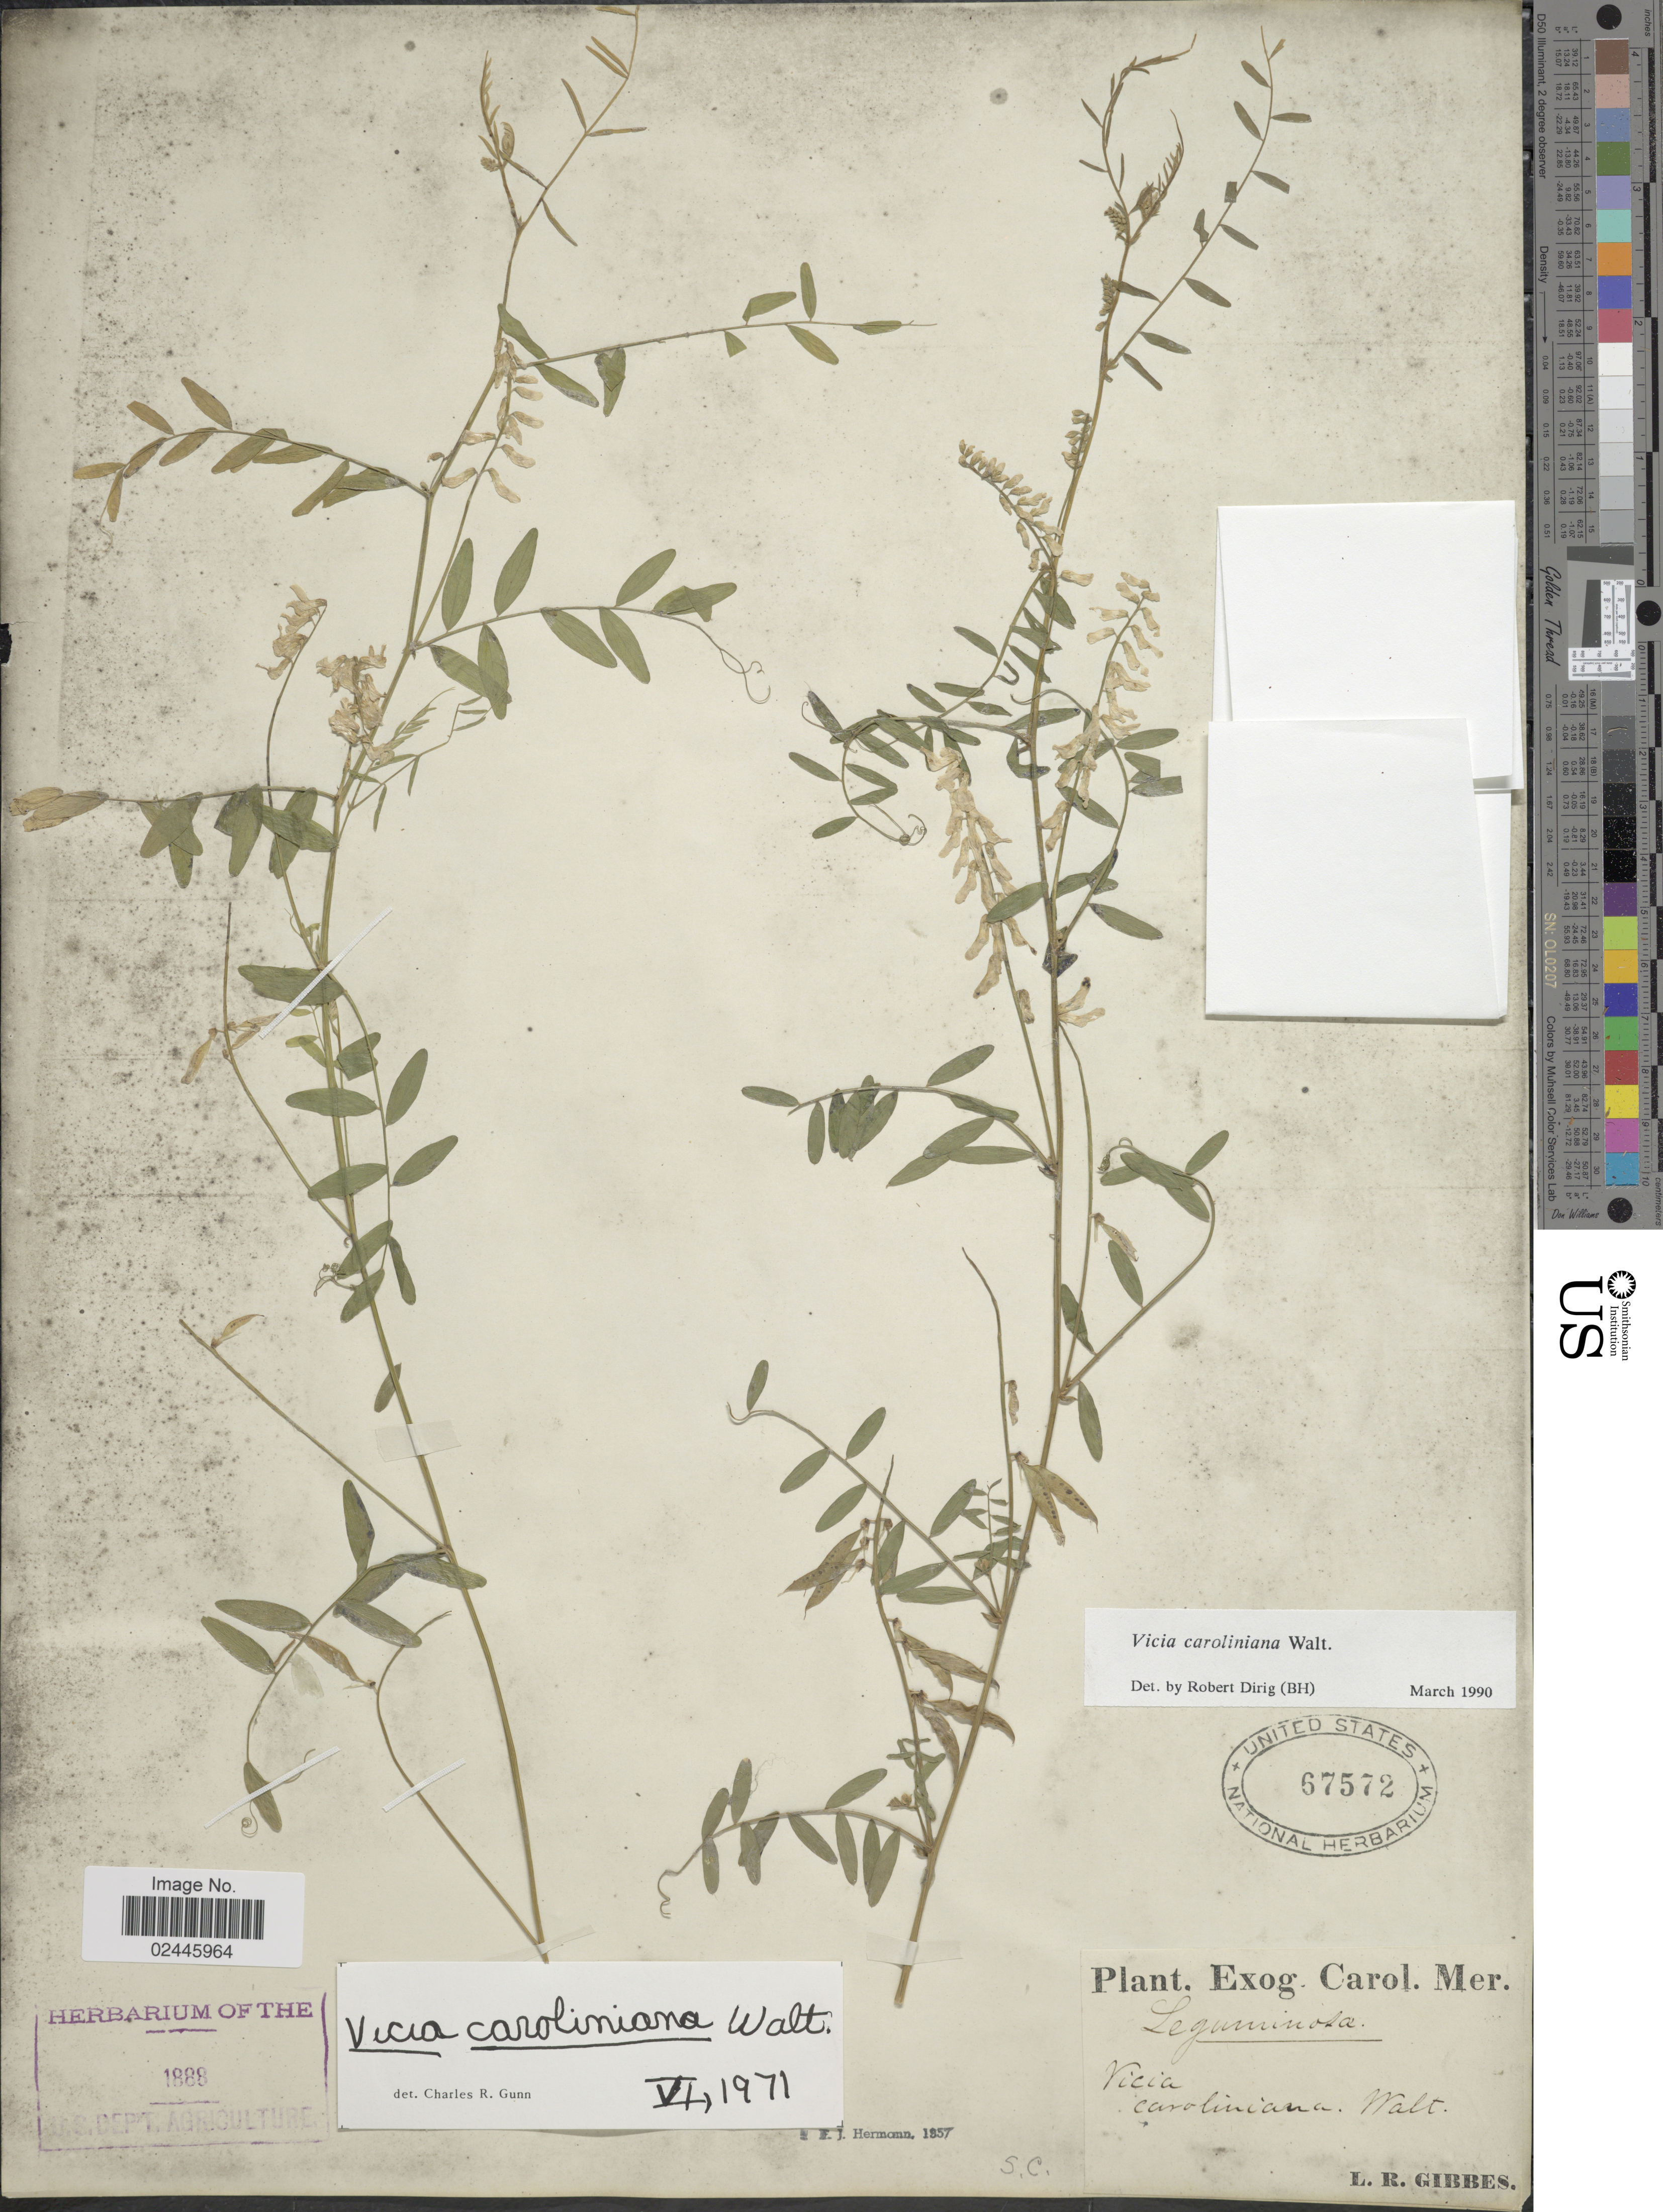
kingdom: Plantae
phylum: Tracheophyta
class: Magnoliopsida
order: Fabales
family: Fabaceae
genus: Vicia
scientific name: Vicia caroliniana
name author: Walter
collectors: L. Gibbes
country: United States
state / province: South Carolina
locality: Carol. Mer. S.C.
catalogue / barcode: US 67572